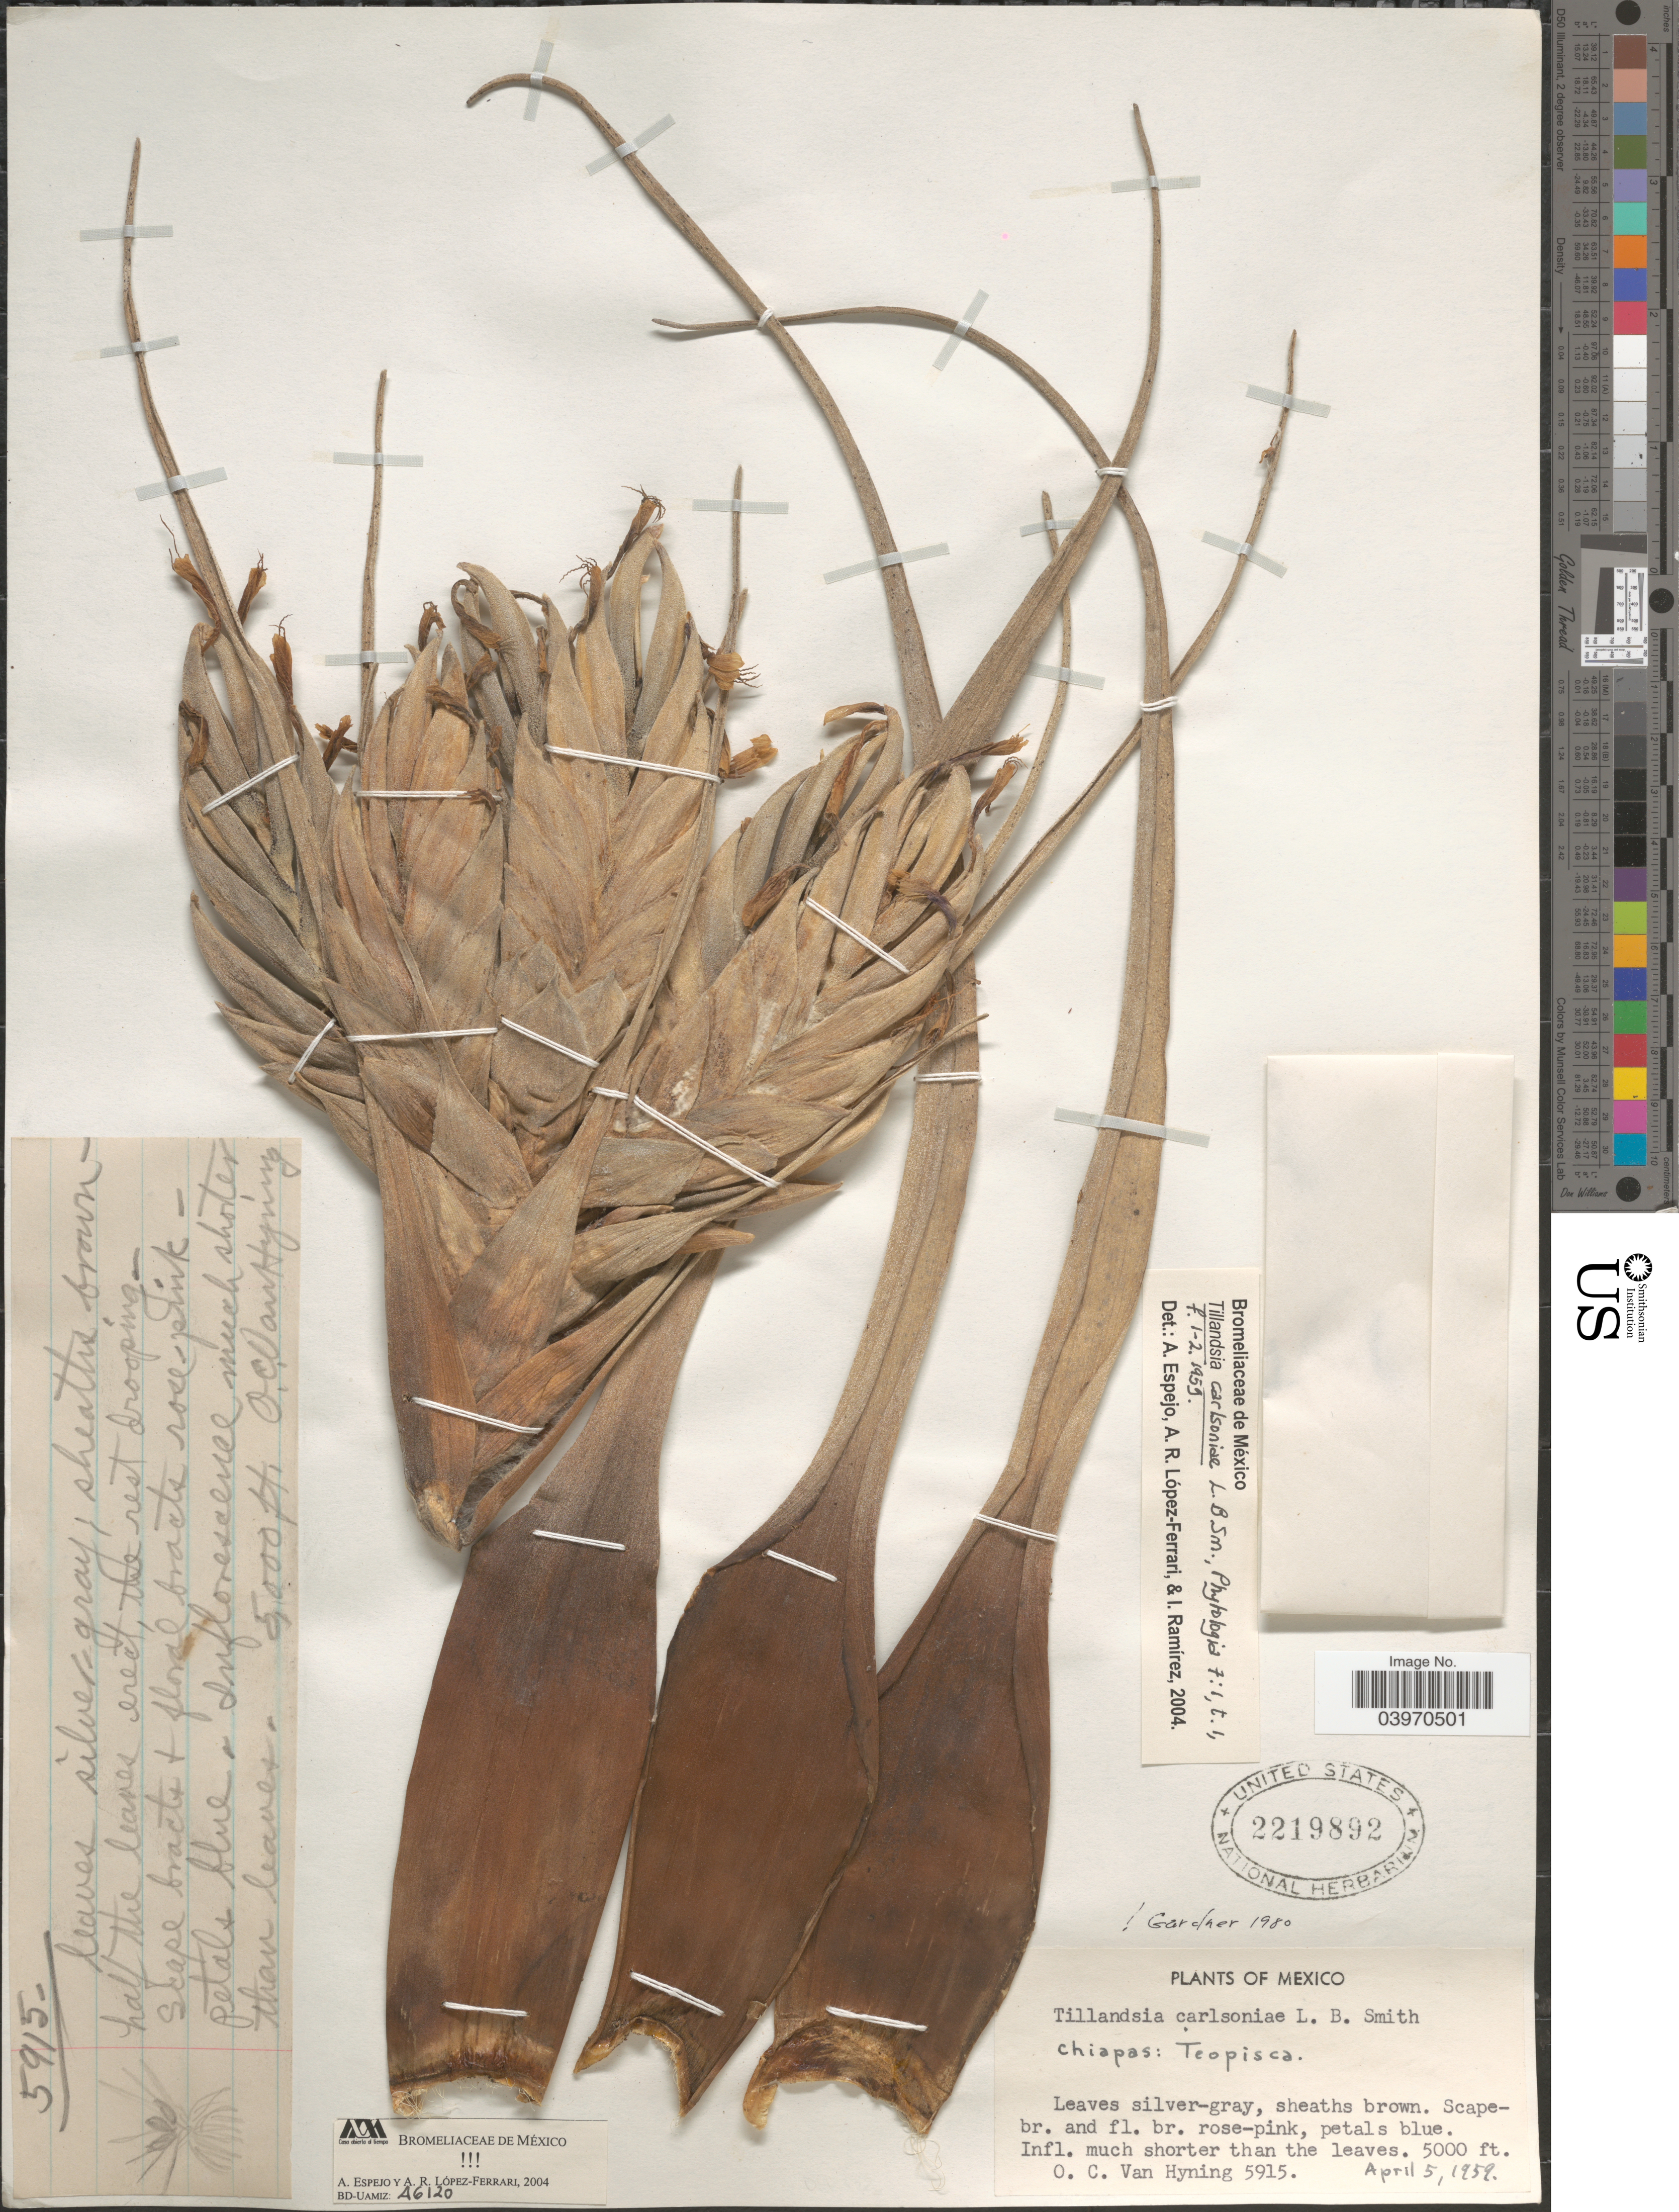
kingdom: Plantae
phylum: Tracheophyta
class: Liliopsida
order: Poales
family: Bromeliaceae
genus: Tillandsia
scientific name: Tillandsia carlsoniae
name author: L.B. Sm.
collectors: O. Van Hyning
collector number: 5915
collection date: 1959-04-05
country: Mexico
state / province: Chiapas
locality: Teopisca.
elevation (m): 1524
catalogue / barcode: US 2219892